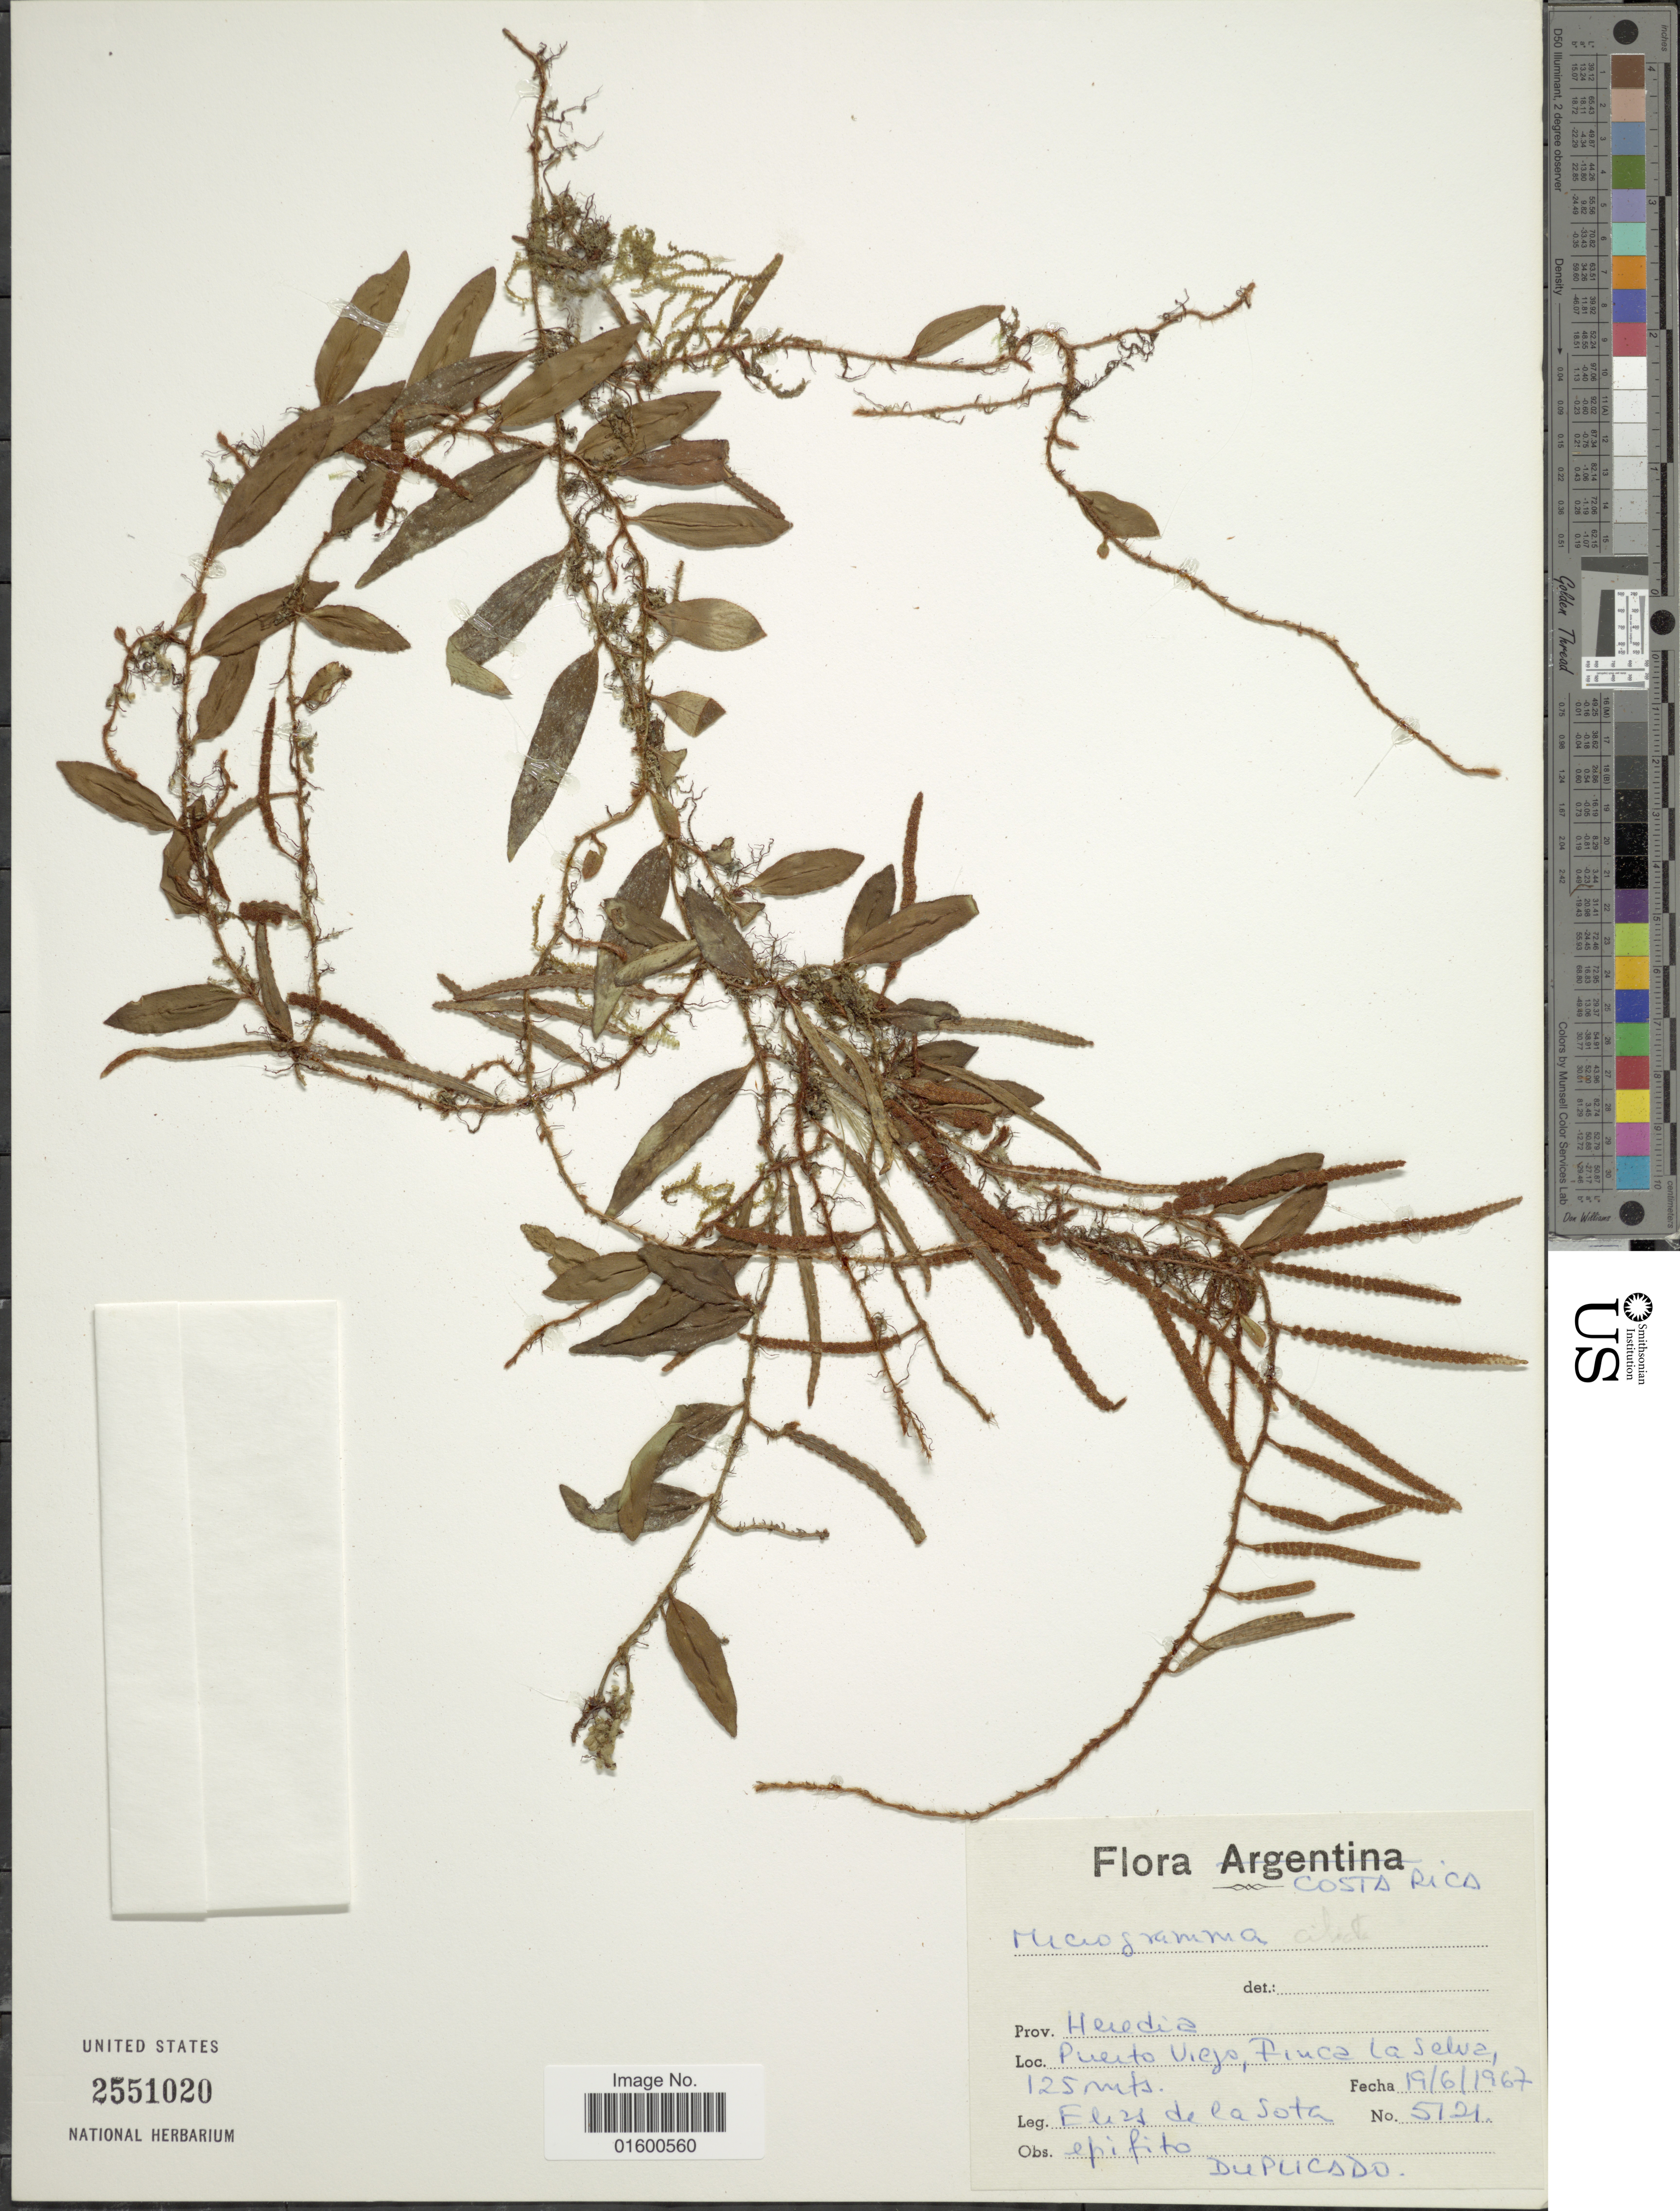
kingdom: Plantae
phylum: Tracheophyta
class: Polypodiopsida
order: Polypodiales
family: Polypodiaceae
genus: Microgramma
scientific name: Microgramma reptans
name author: (Cav.) A.R. Sm.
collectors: E. R. de la Sota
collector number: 5121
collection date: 1967-06-19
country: Costa Rica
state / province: Heredia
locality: Prov. Heredia, Puerto Viejo, Finca La Selva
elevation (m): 125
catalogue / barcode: US 2551020